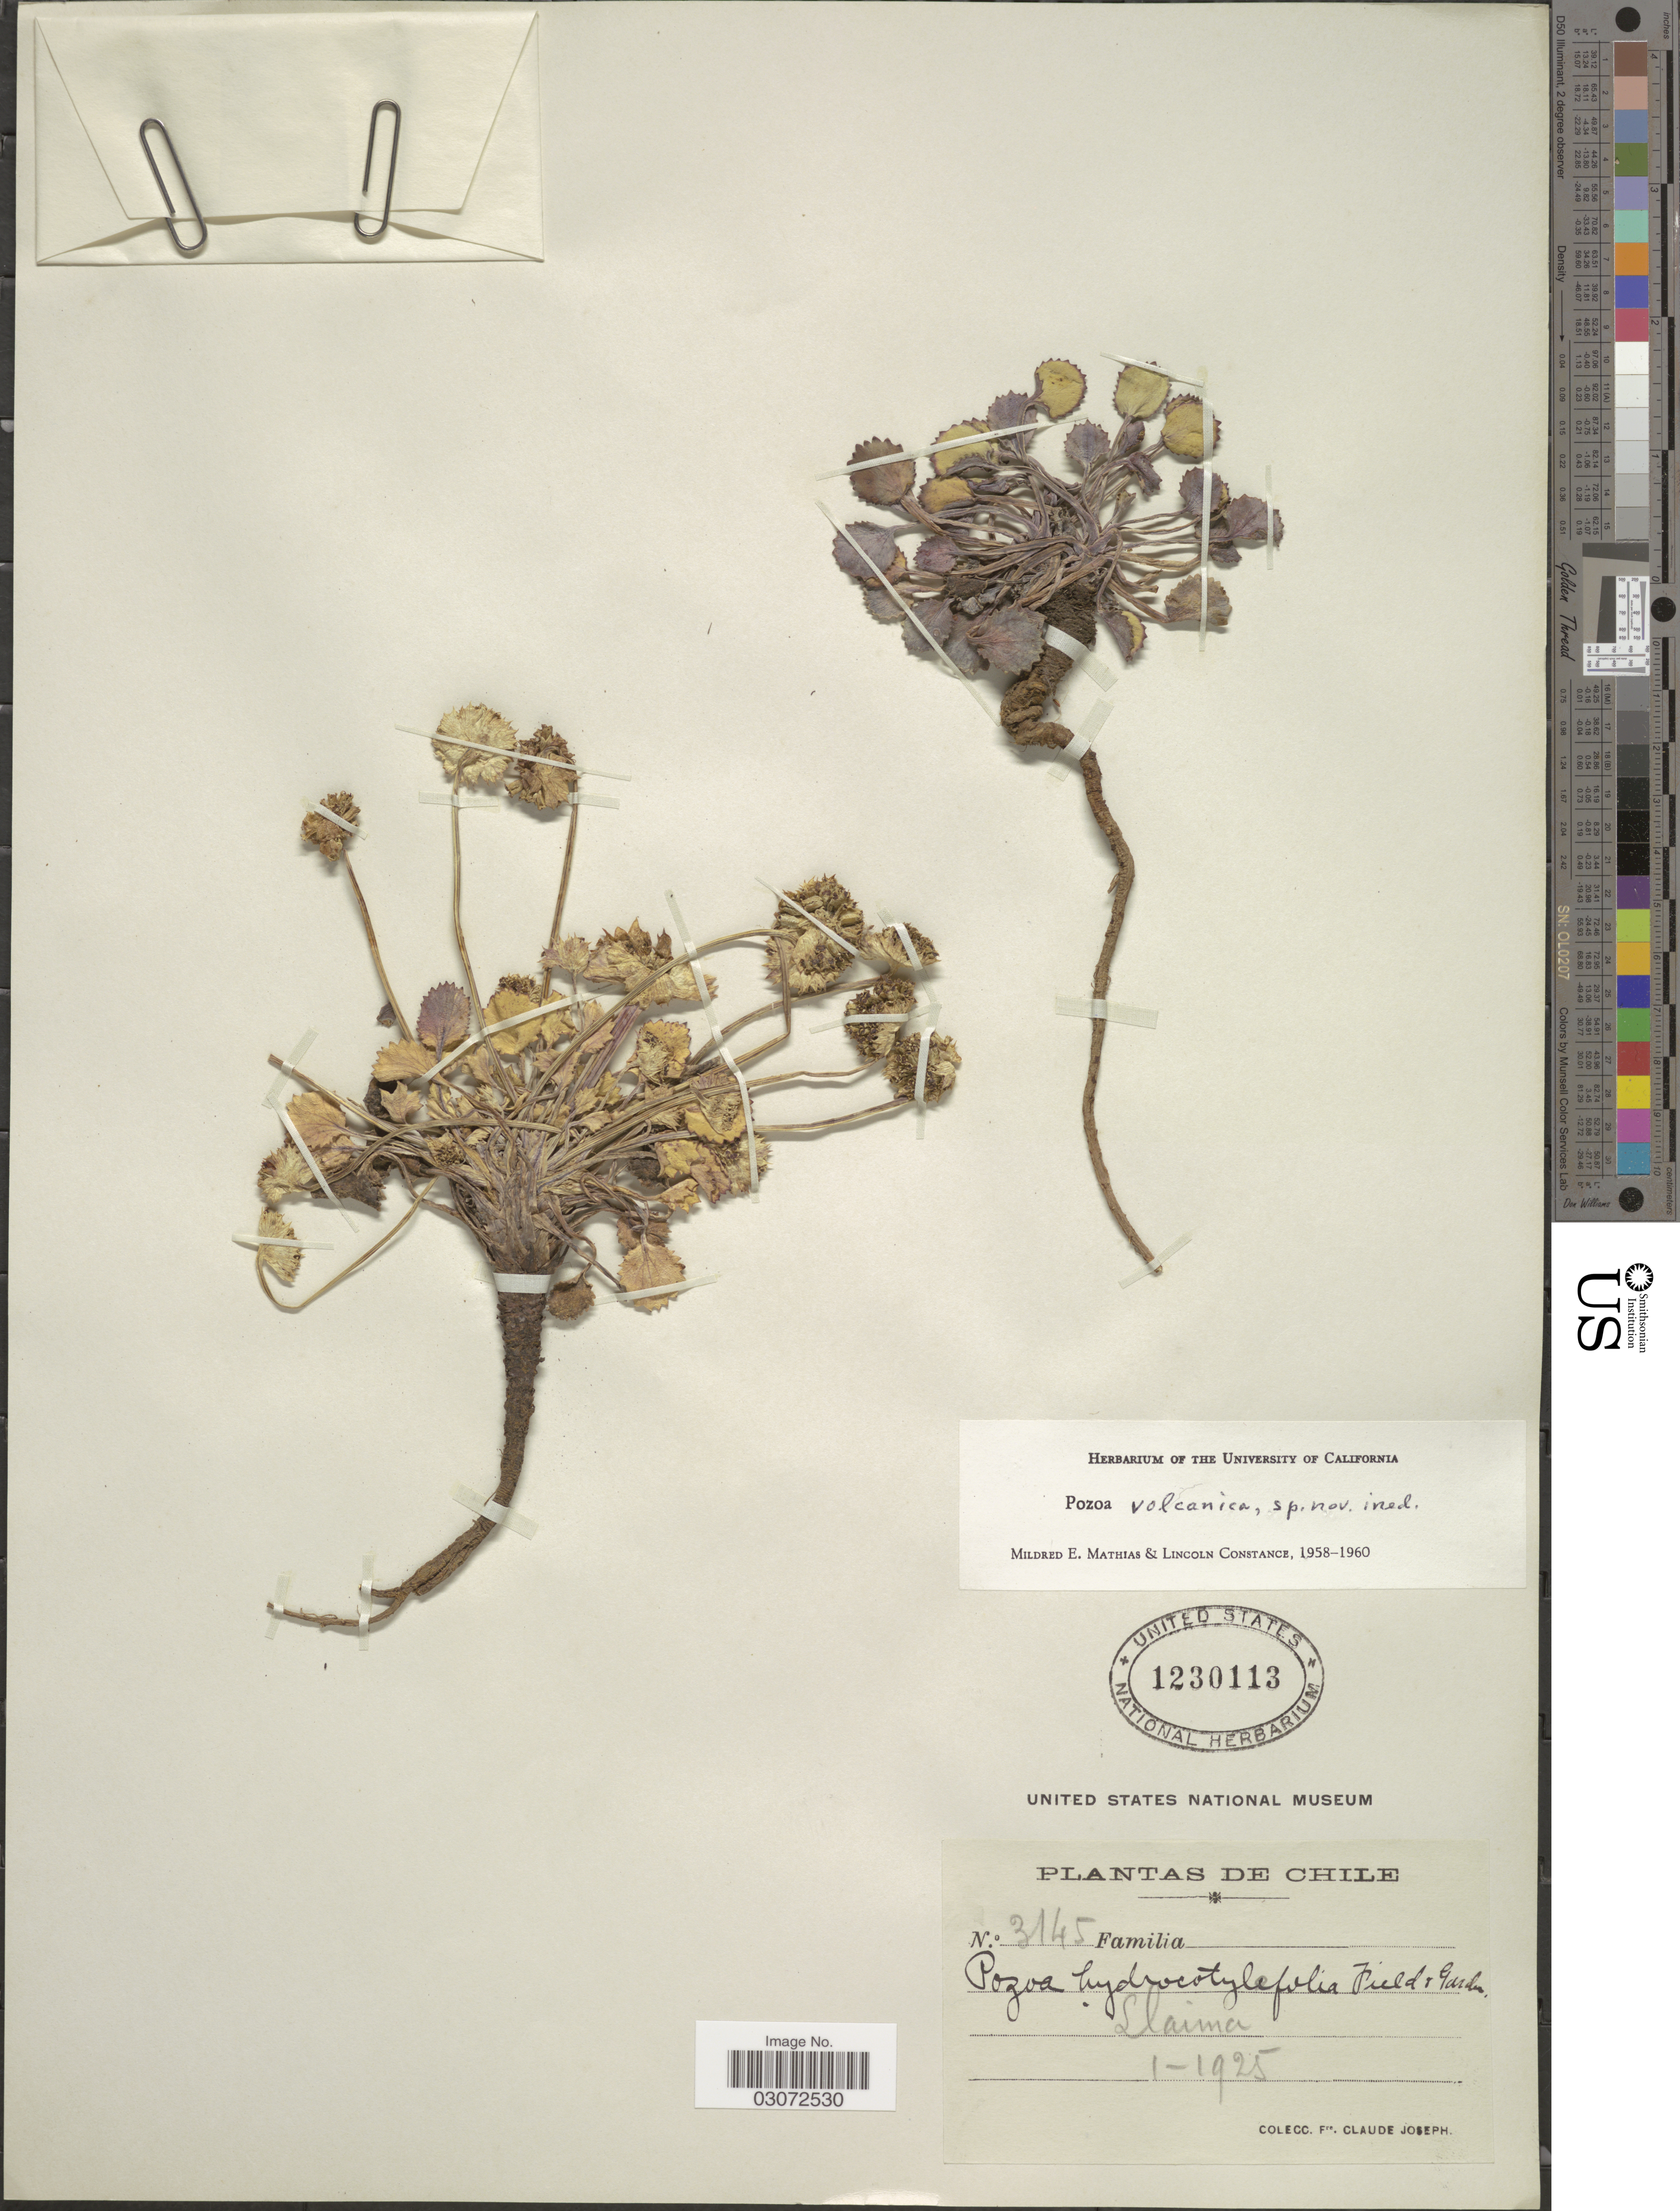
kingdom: Plantae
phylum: Tracheophyta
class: Magnoliopsida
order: Apiales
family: Apiaceae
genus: Pozoa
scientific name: Pozoa volcanica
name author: Mathias & Constance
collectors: Bro. Claude-Joseph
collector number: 3145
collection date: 1925-01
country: Chile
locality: Llaima.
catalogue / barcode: US 1230113